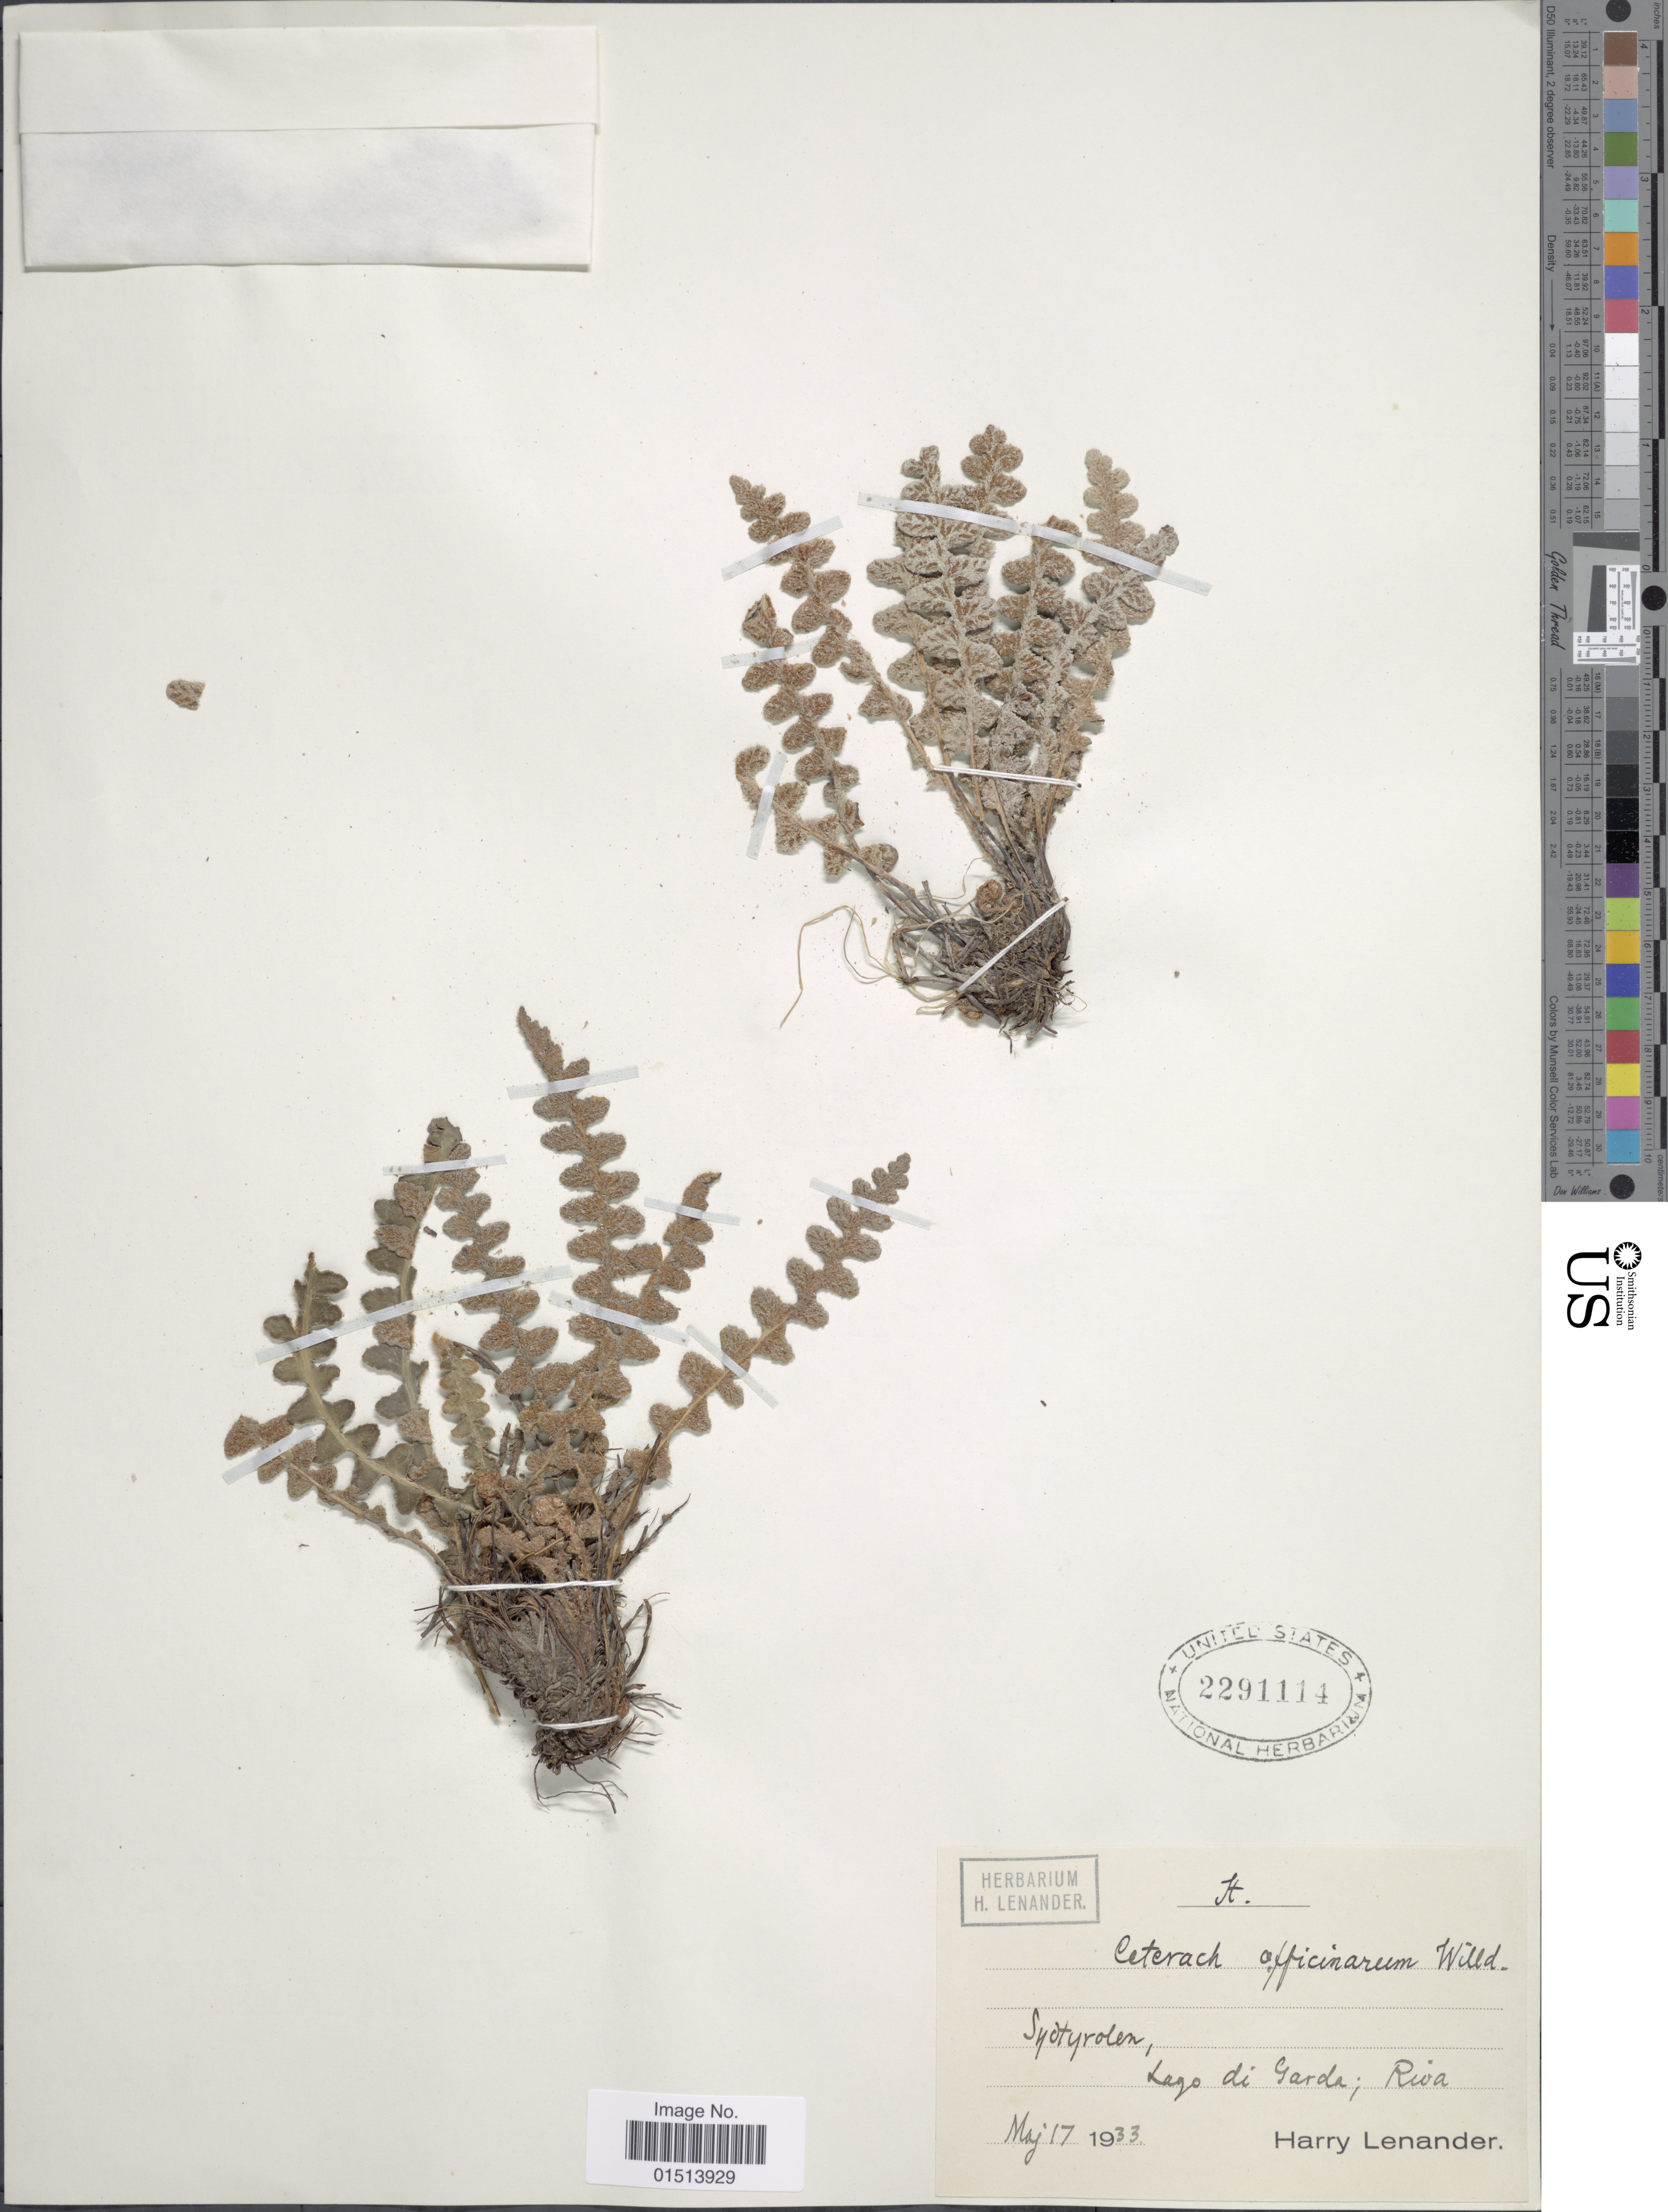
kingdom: Plantae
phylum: Tracheophyta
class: Polypodiopsida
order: Polypodiales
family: Aspleniaceae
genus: Asplenium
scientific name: Asplenium officinarum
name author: DC.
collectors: H. Lenander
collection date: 1933-05-17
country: Italy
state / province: Trentino-Alto Adige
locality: Syotyrolen, Lago di Garda; Riva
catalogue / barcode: US 2291114